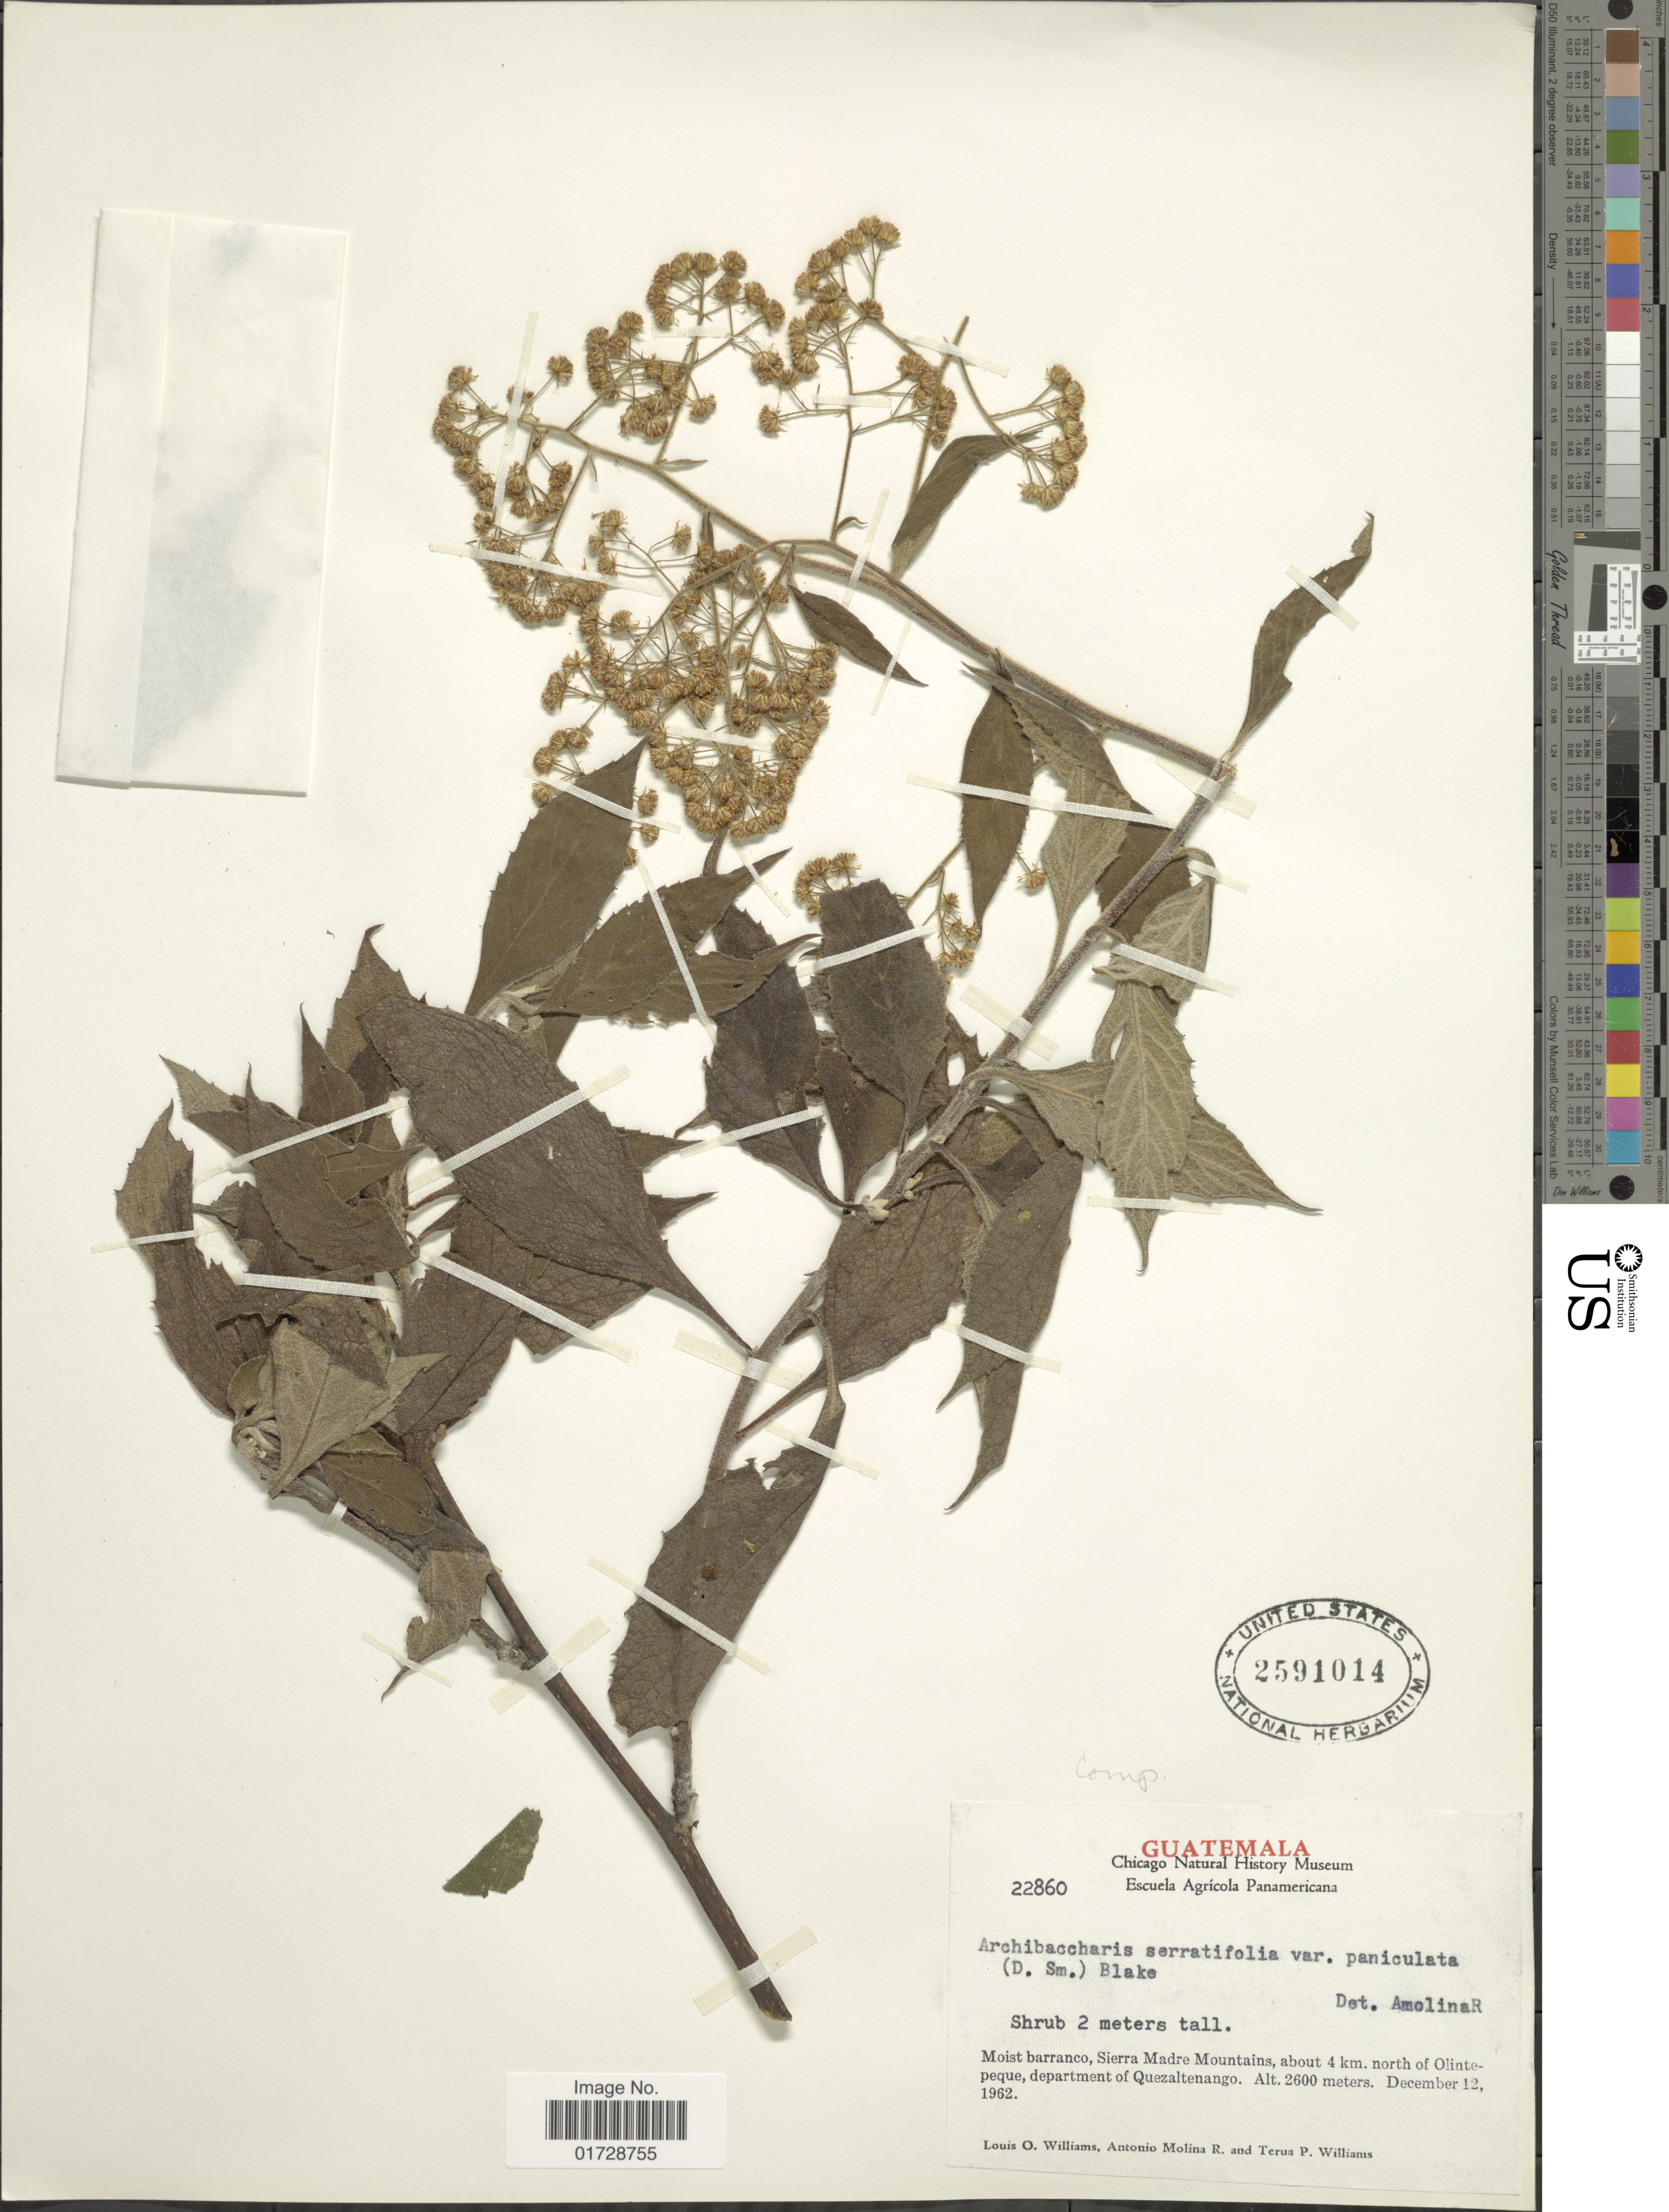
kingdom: Plantae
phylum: Tracheophyta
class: Magnoliopsida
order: Asterales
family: Asteraceae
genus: Archibaccharis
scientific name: Archibaccharis serratifolia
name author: (Kunth) S.F. Blake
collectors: L. O. Williams, A. Molina R. & T. P. Williams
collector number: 22860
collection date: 1962-12-12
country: Guatemala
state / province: Quetzaltenango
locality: Sierra Madre Mountains, about 4 km north of Olintepeque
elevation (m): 2600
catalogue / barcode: US 2591014